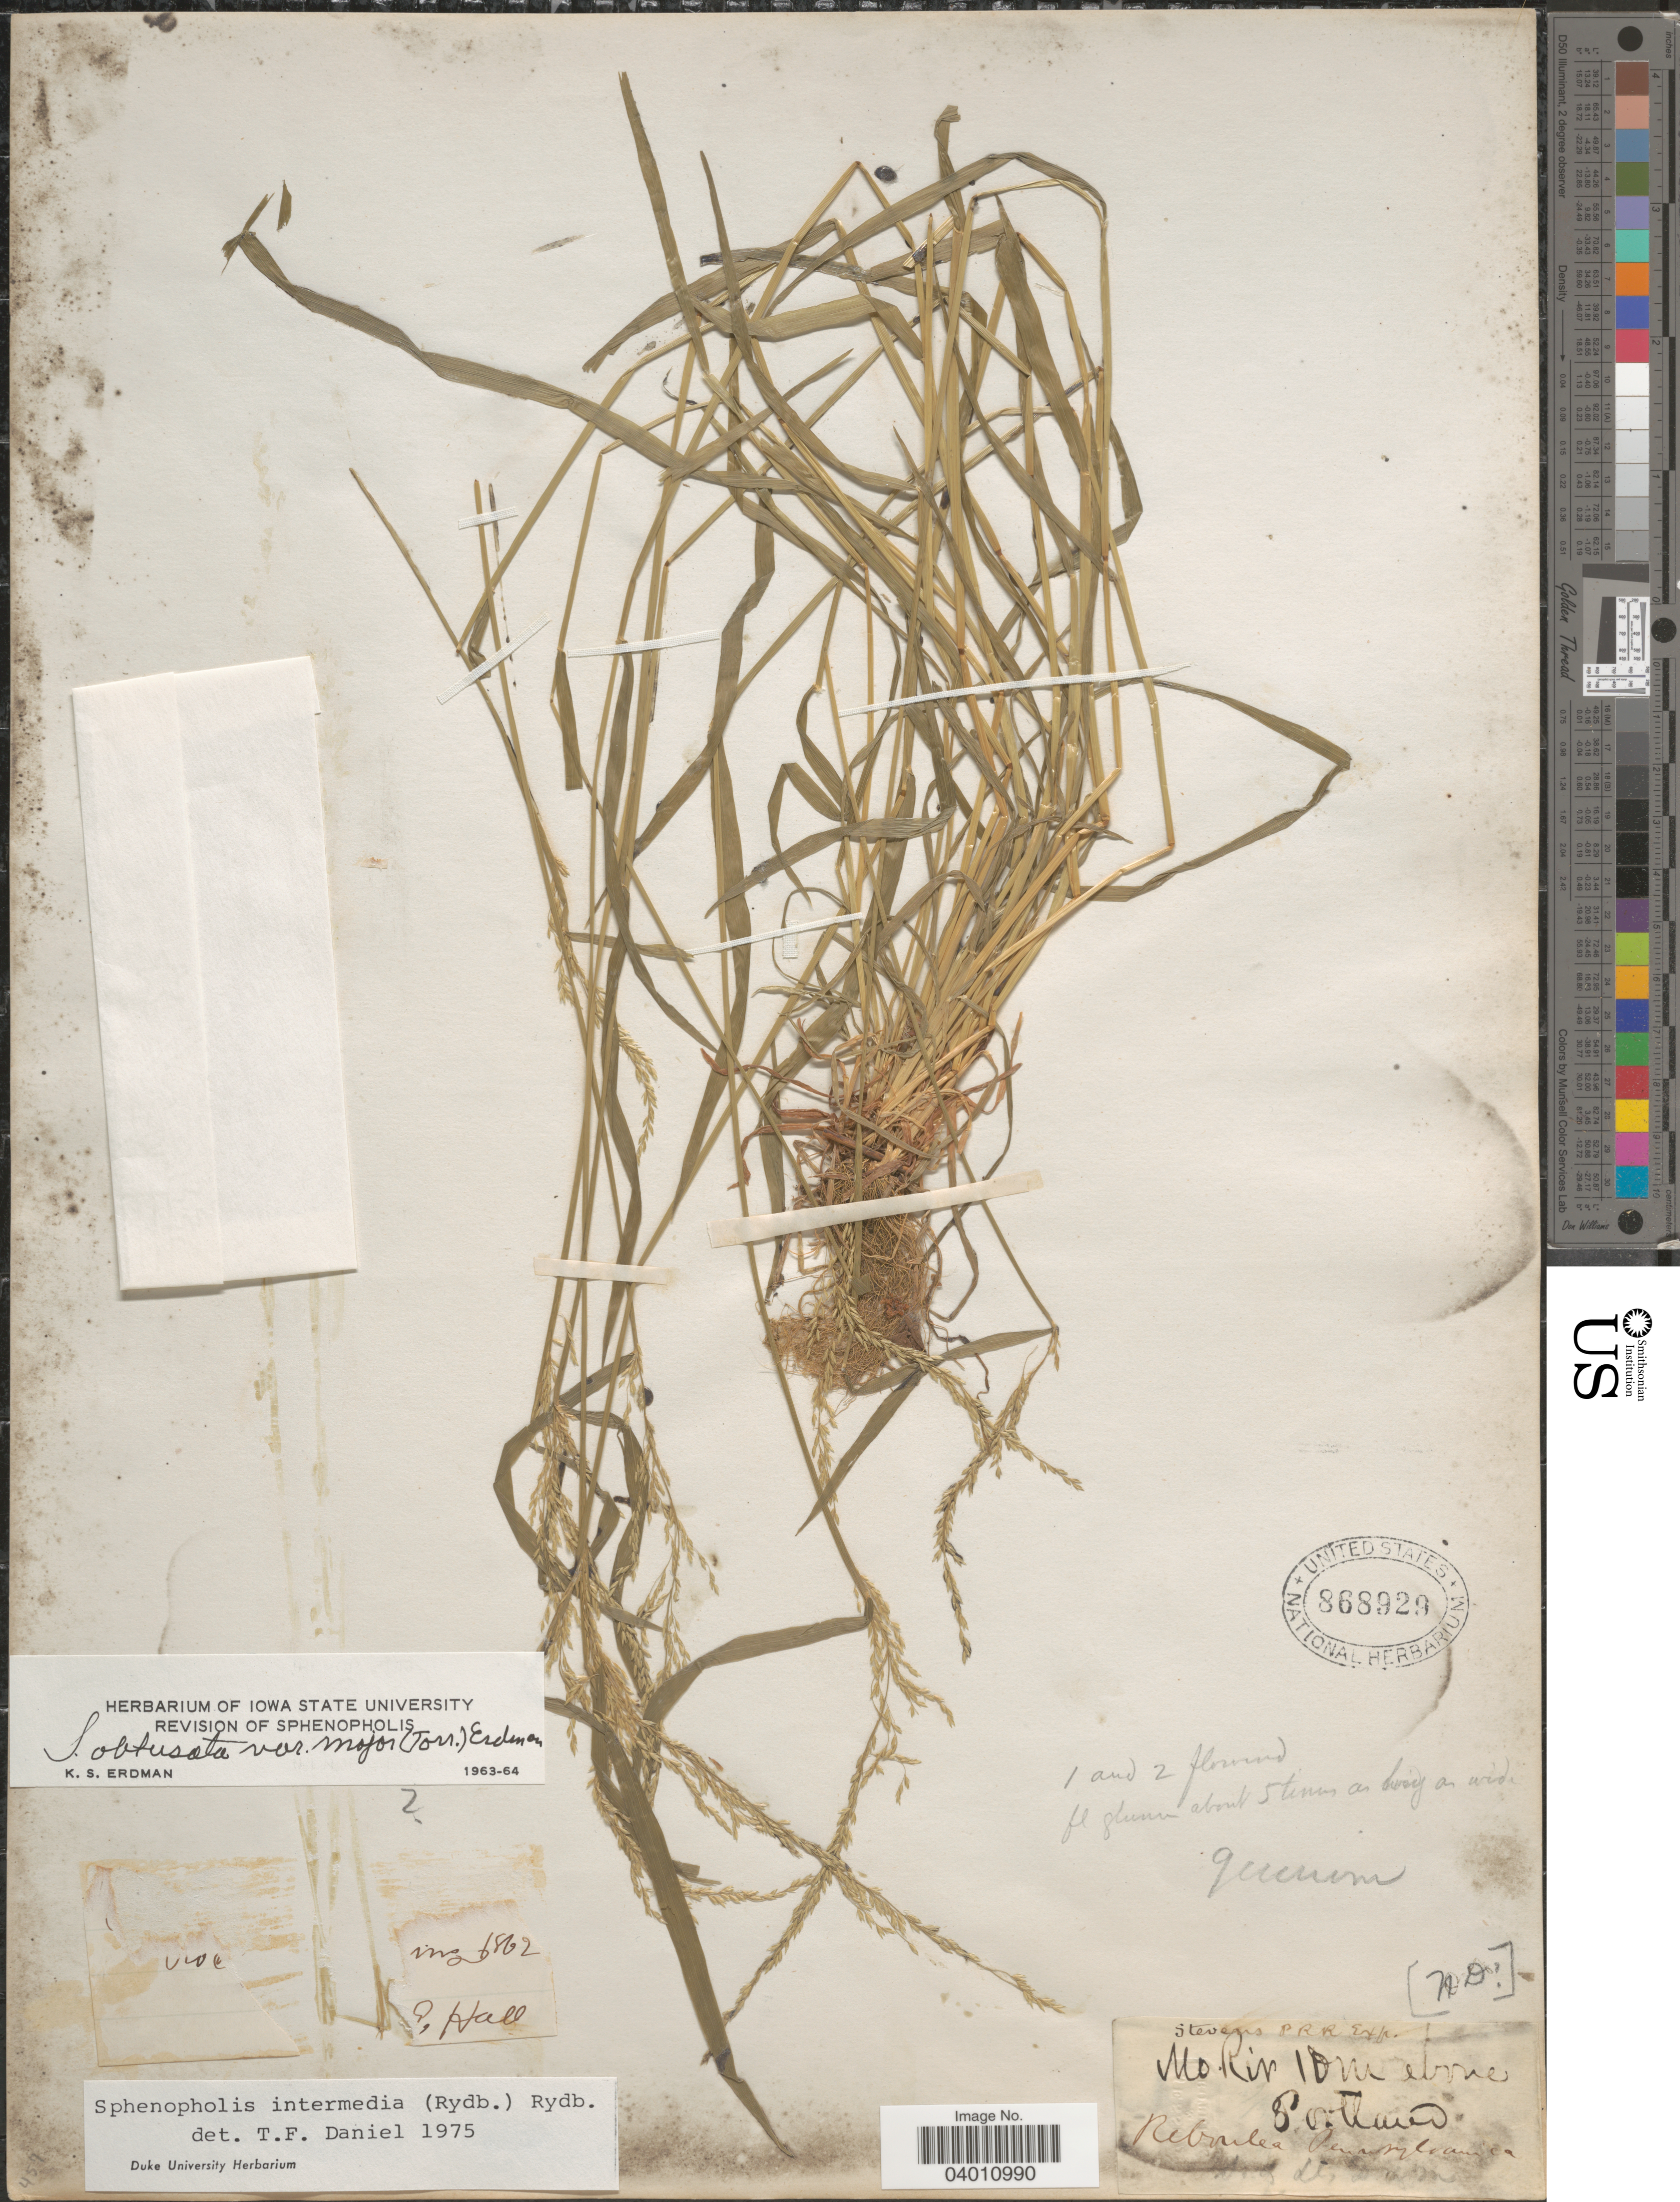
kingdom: Plantae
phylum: Tracheophyta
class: Liliopsida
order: Poales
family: Poaceae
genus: Sphenopholis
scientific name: Sphenopholis intermedia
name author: (Rydb.) Rydb.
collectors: E. Hall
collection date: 1862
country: United States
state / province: North Dakota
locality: Portland.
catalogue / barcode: US 868929